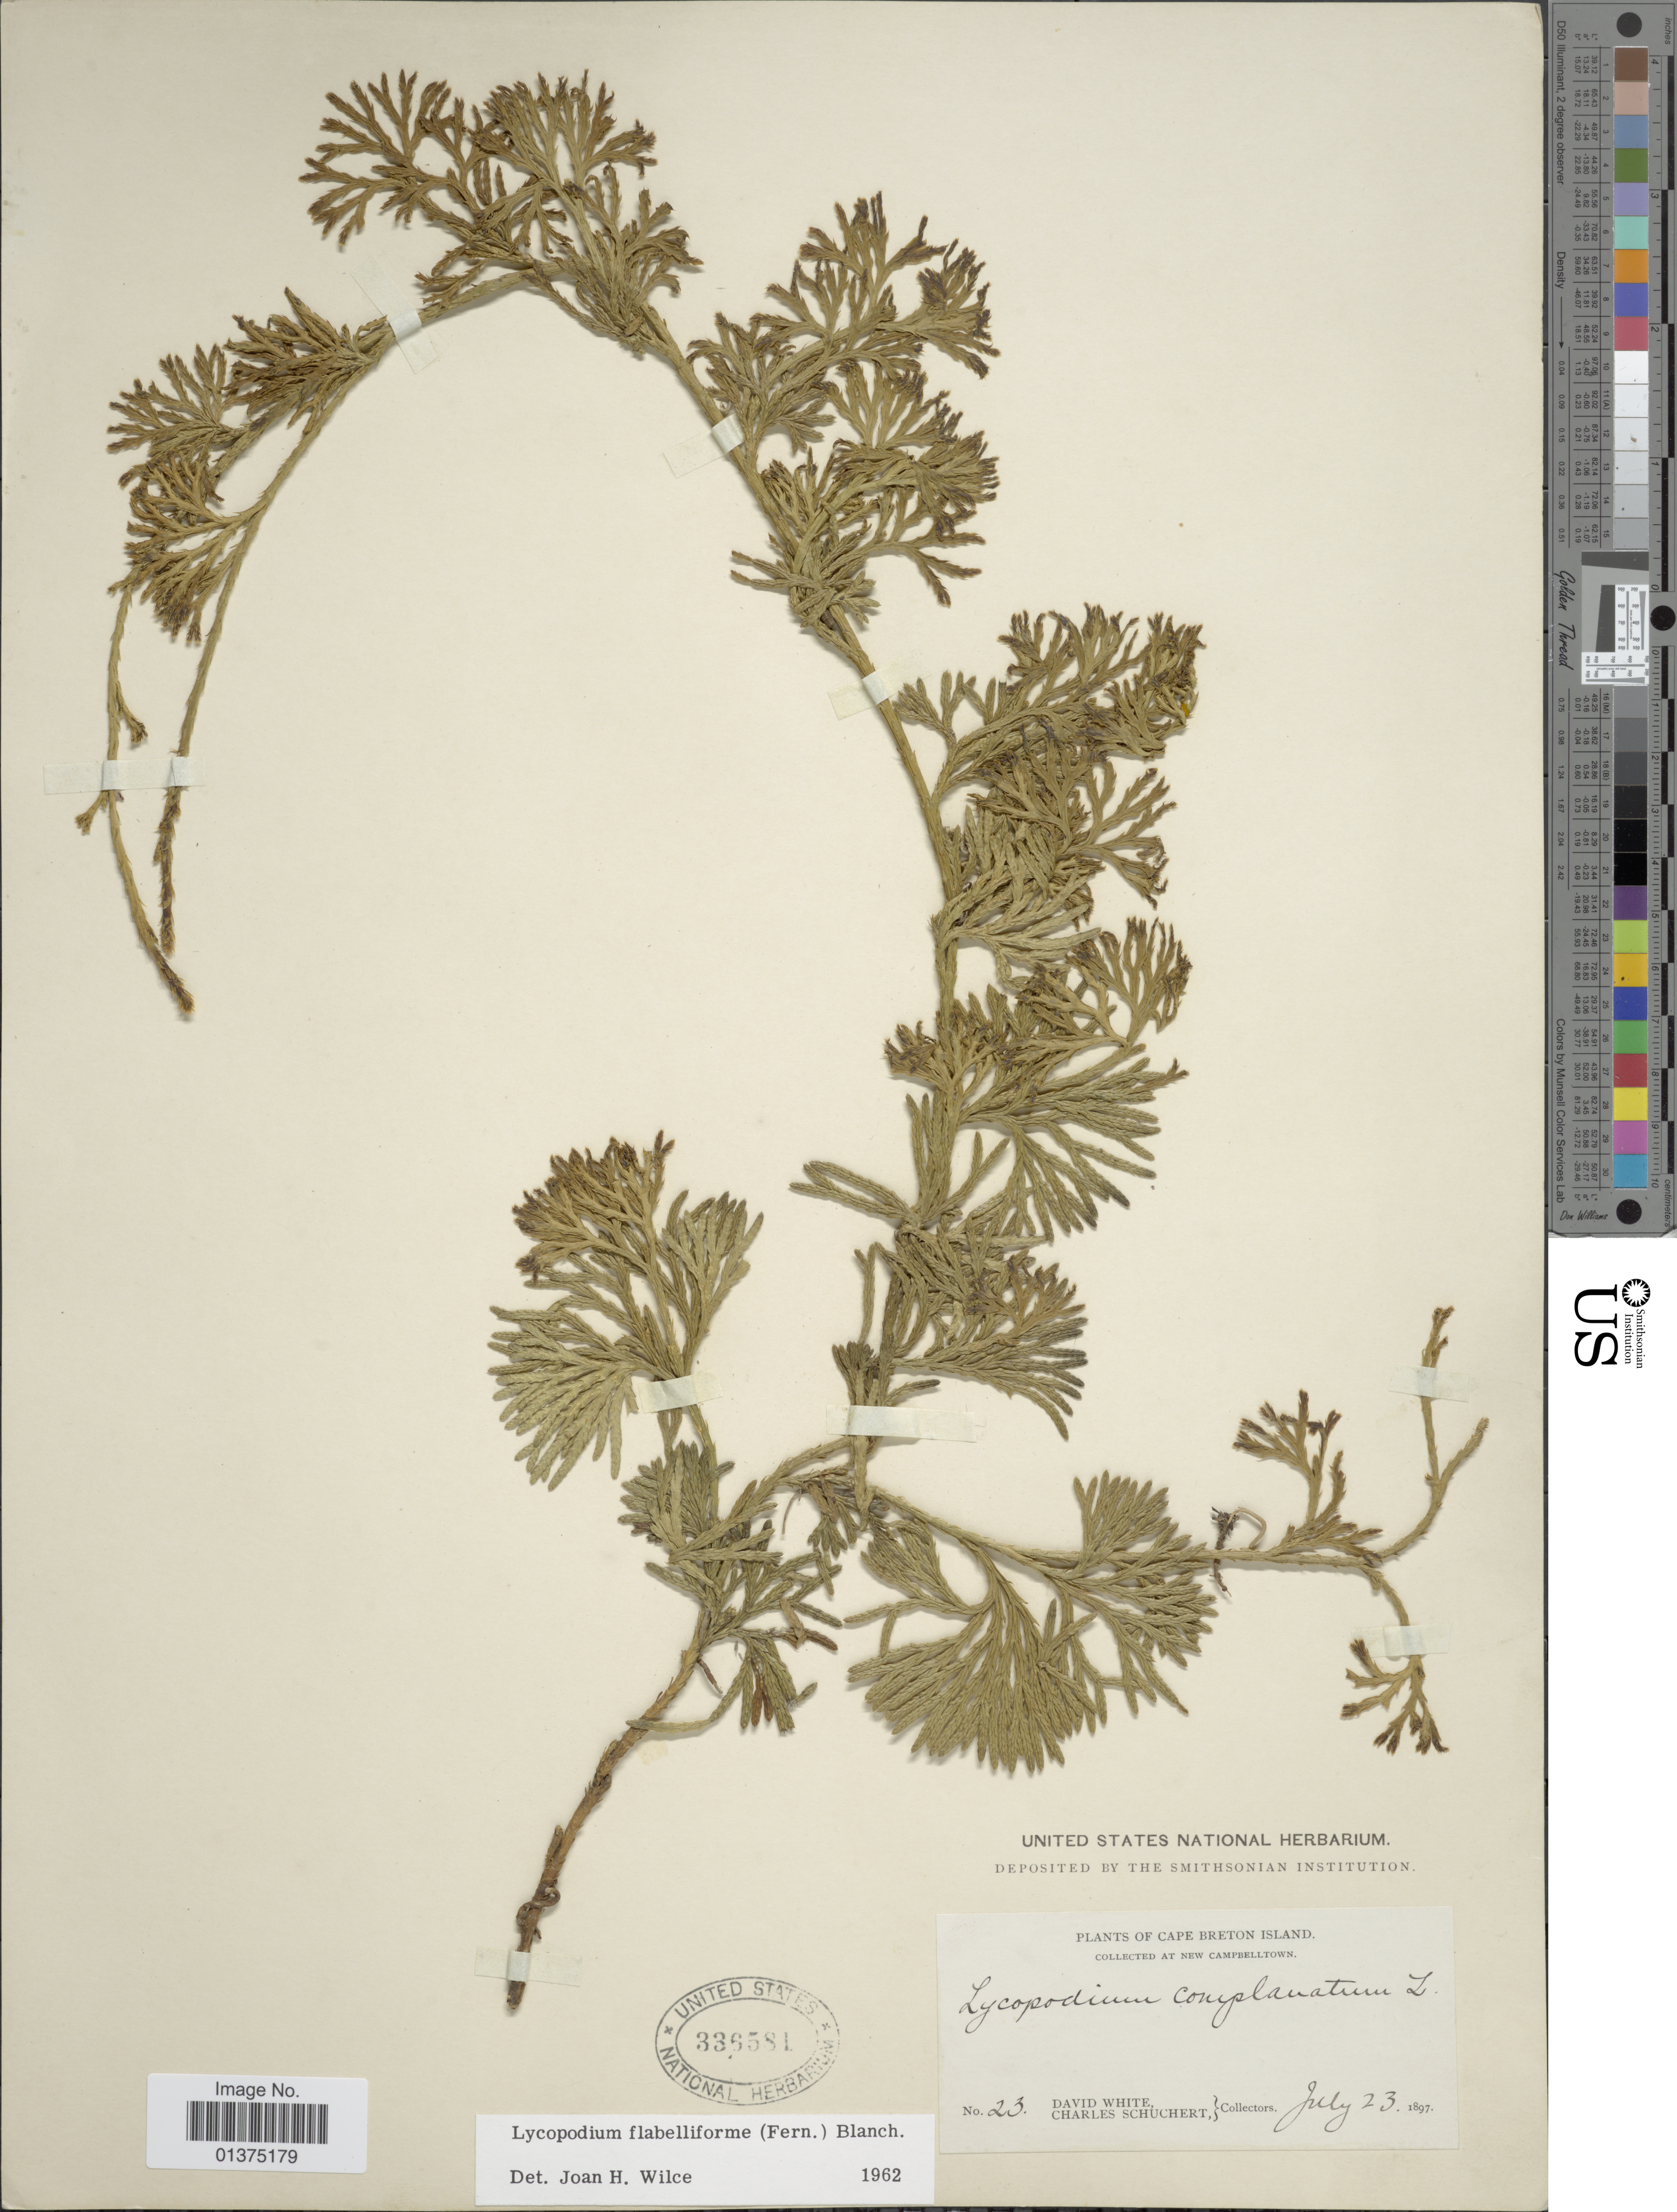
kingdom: Plantae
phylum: Tracheophyta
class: Lycopodiopsida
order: Lycopodiales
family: Lycopodiaceae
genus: Diphasiastrum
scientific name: Diphasiastrum digitatum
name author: (Dill. ex A. Braun) Holub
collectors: D. White & C. Schuchert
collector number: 23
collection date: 1897-07-23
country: Canada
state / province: Nova Scotia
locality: Cape Breton Island, New Campbelltown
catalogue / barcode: US 3356581